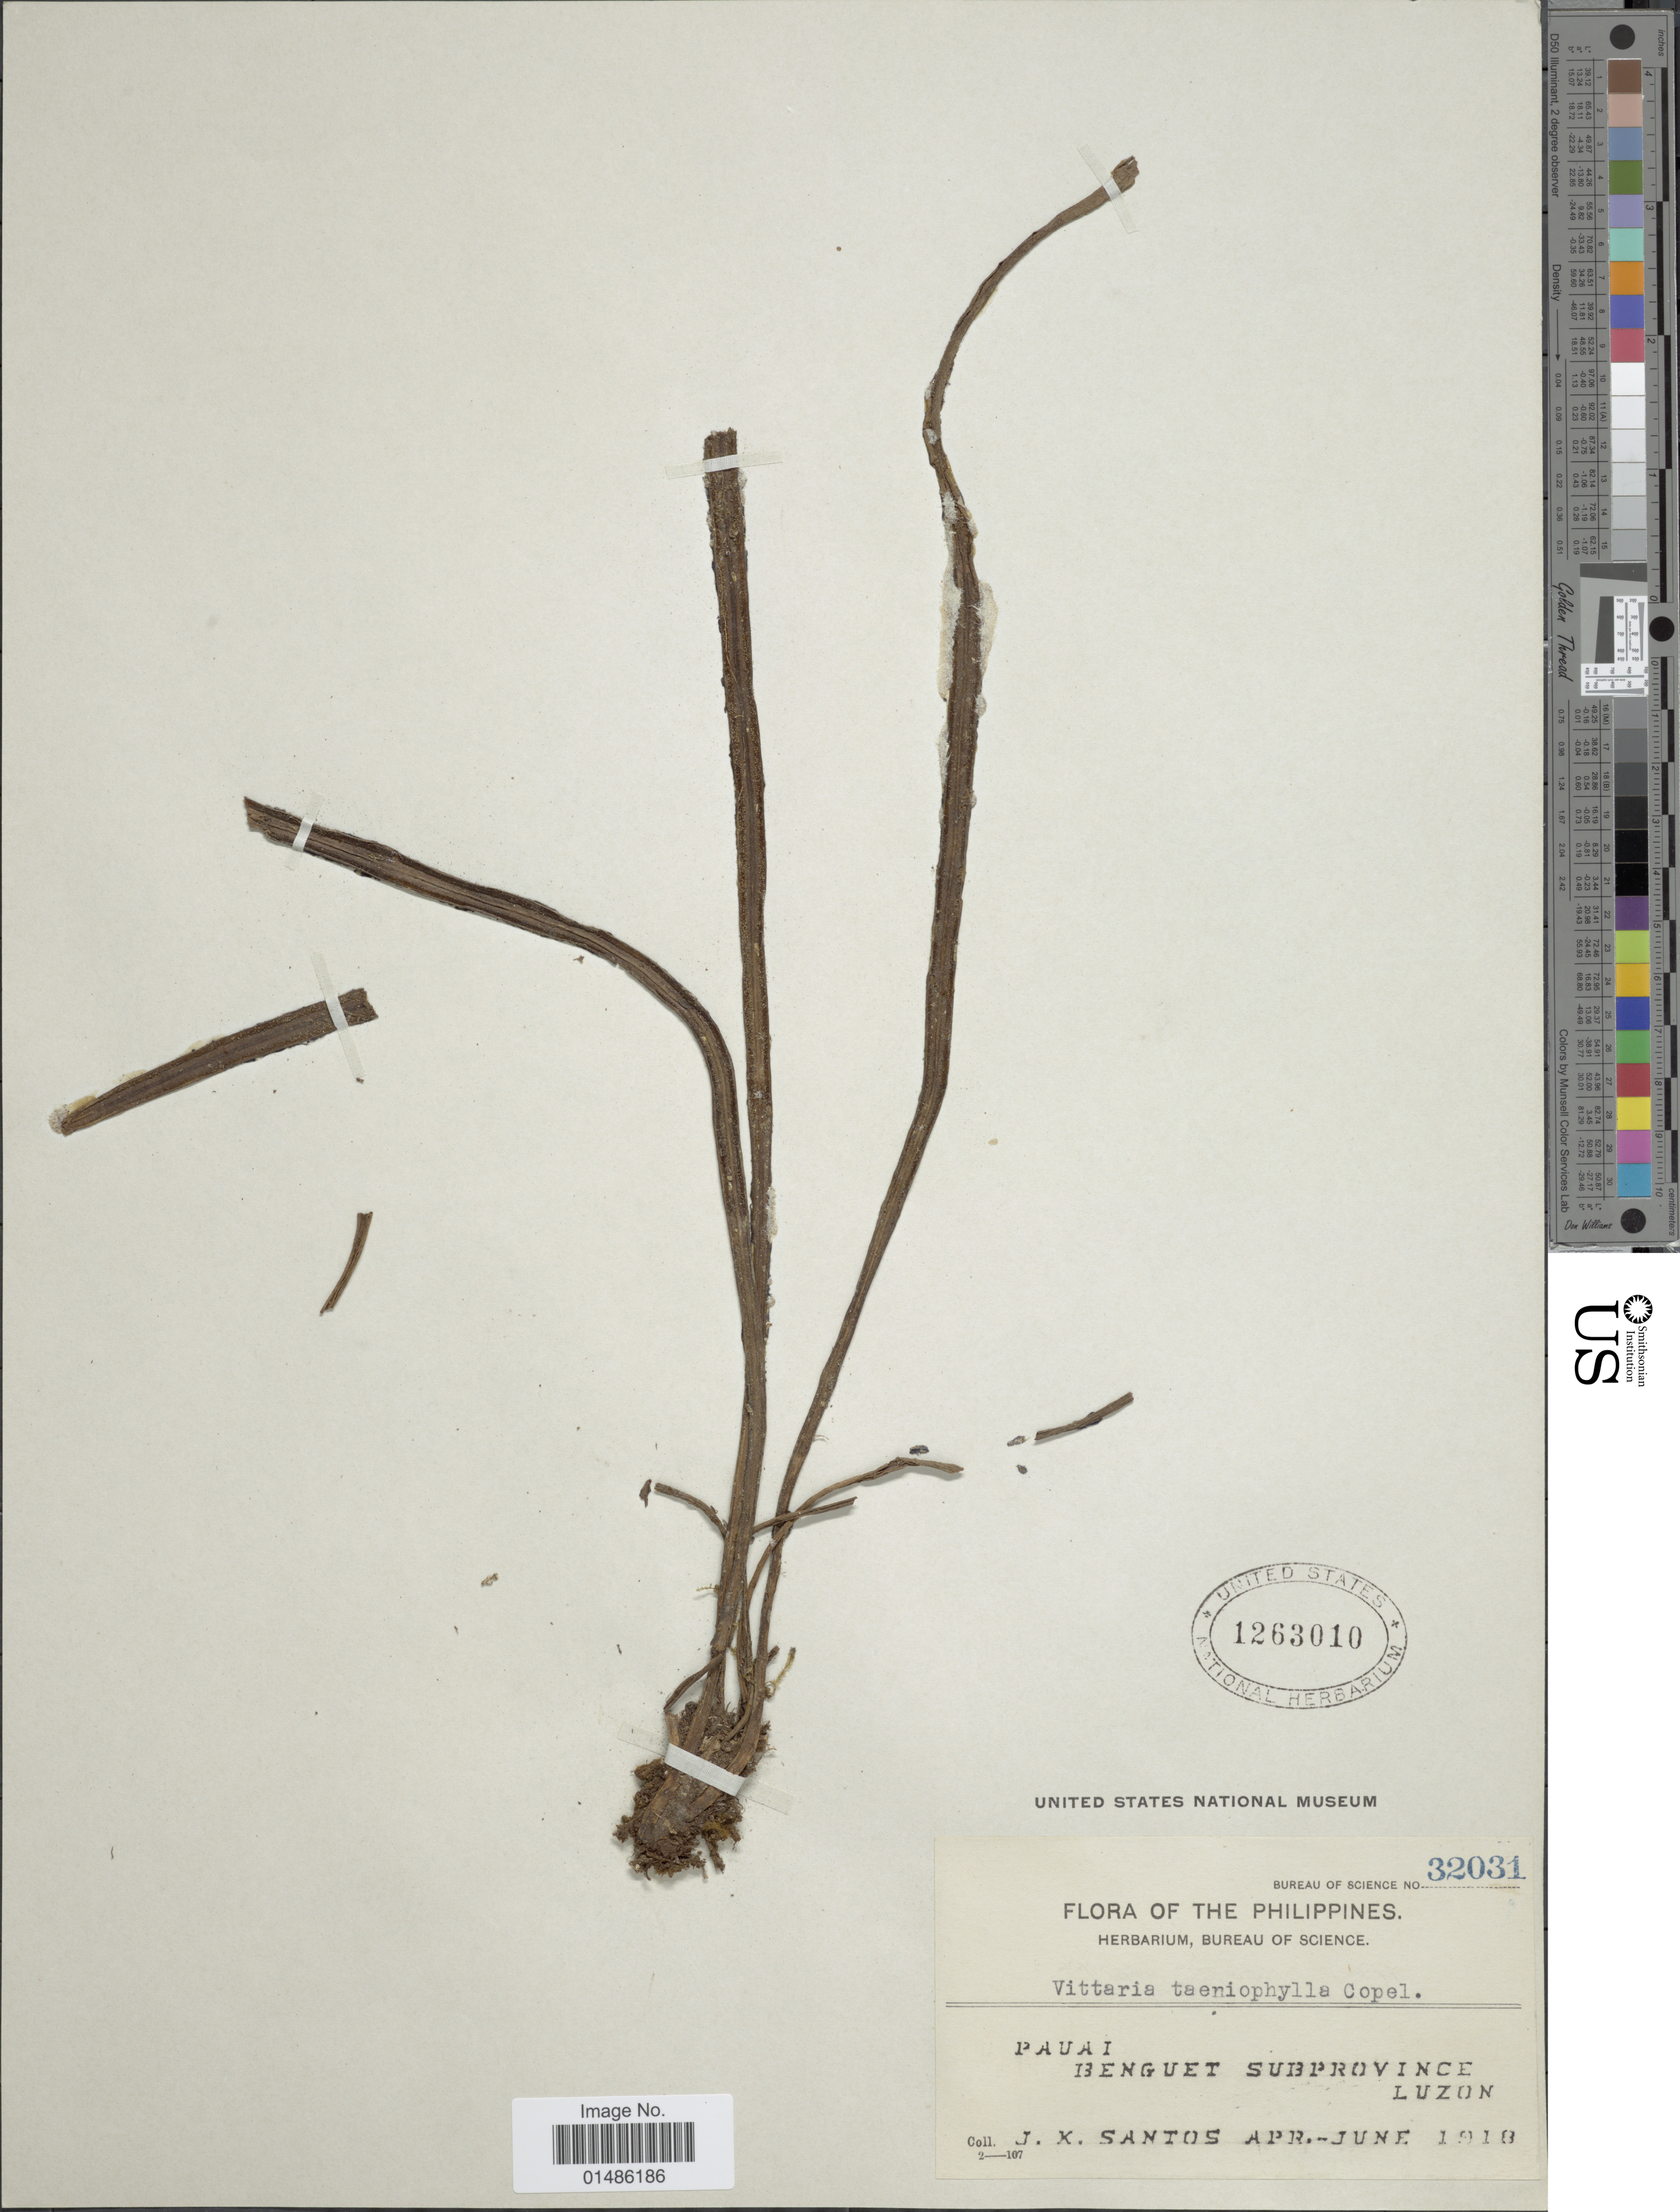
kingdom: Plantae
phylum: Tracheophyta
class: Polypodiopsida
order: Polypodiales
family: Pteridaceae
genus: Haplopteris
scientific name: Haplopteris taeniophylla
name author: (Copel.) E.H. Crane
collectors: J. K. Santos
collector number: Bureau of Science 32031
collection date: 1918-04/1918-06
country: Philippines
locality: Pauai, Benguet Subprovince, Luzon.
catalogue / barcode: US 1263010